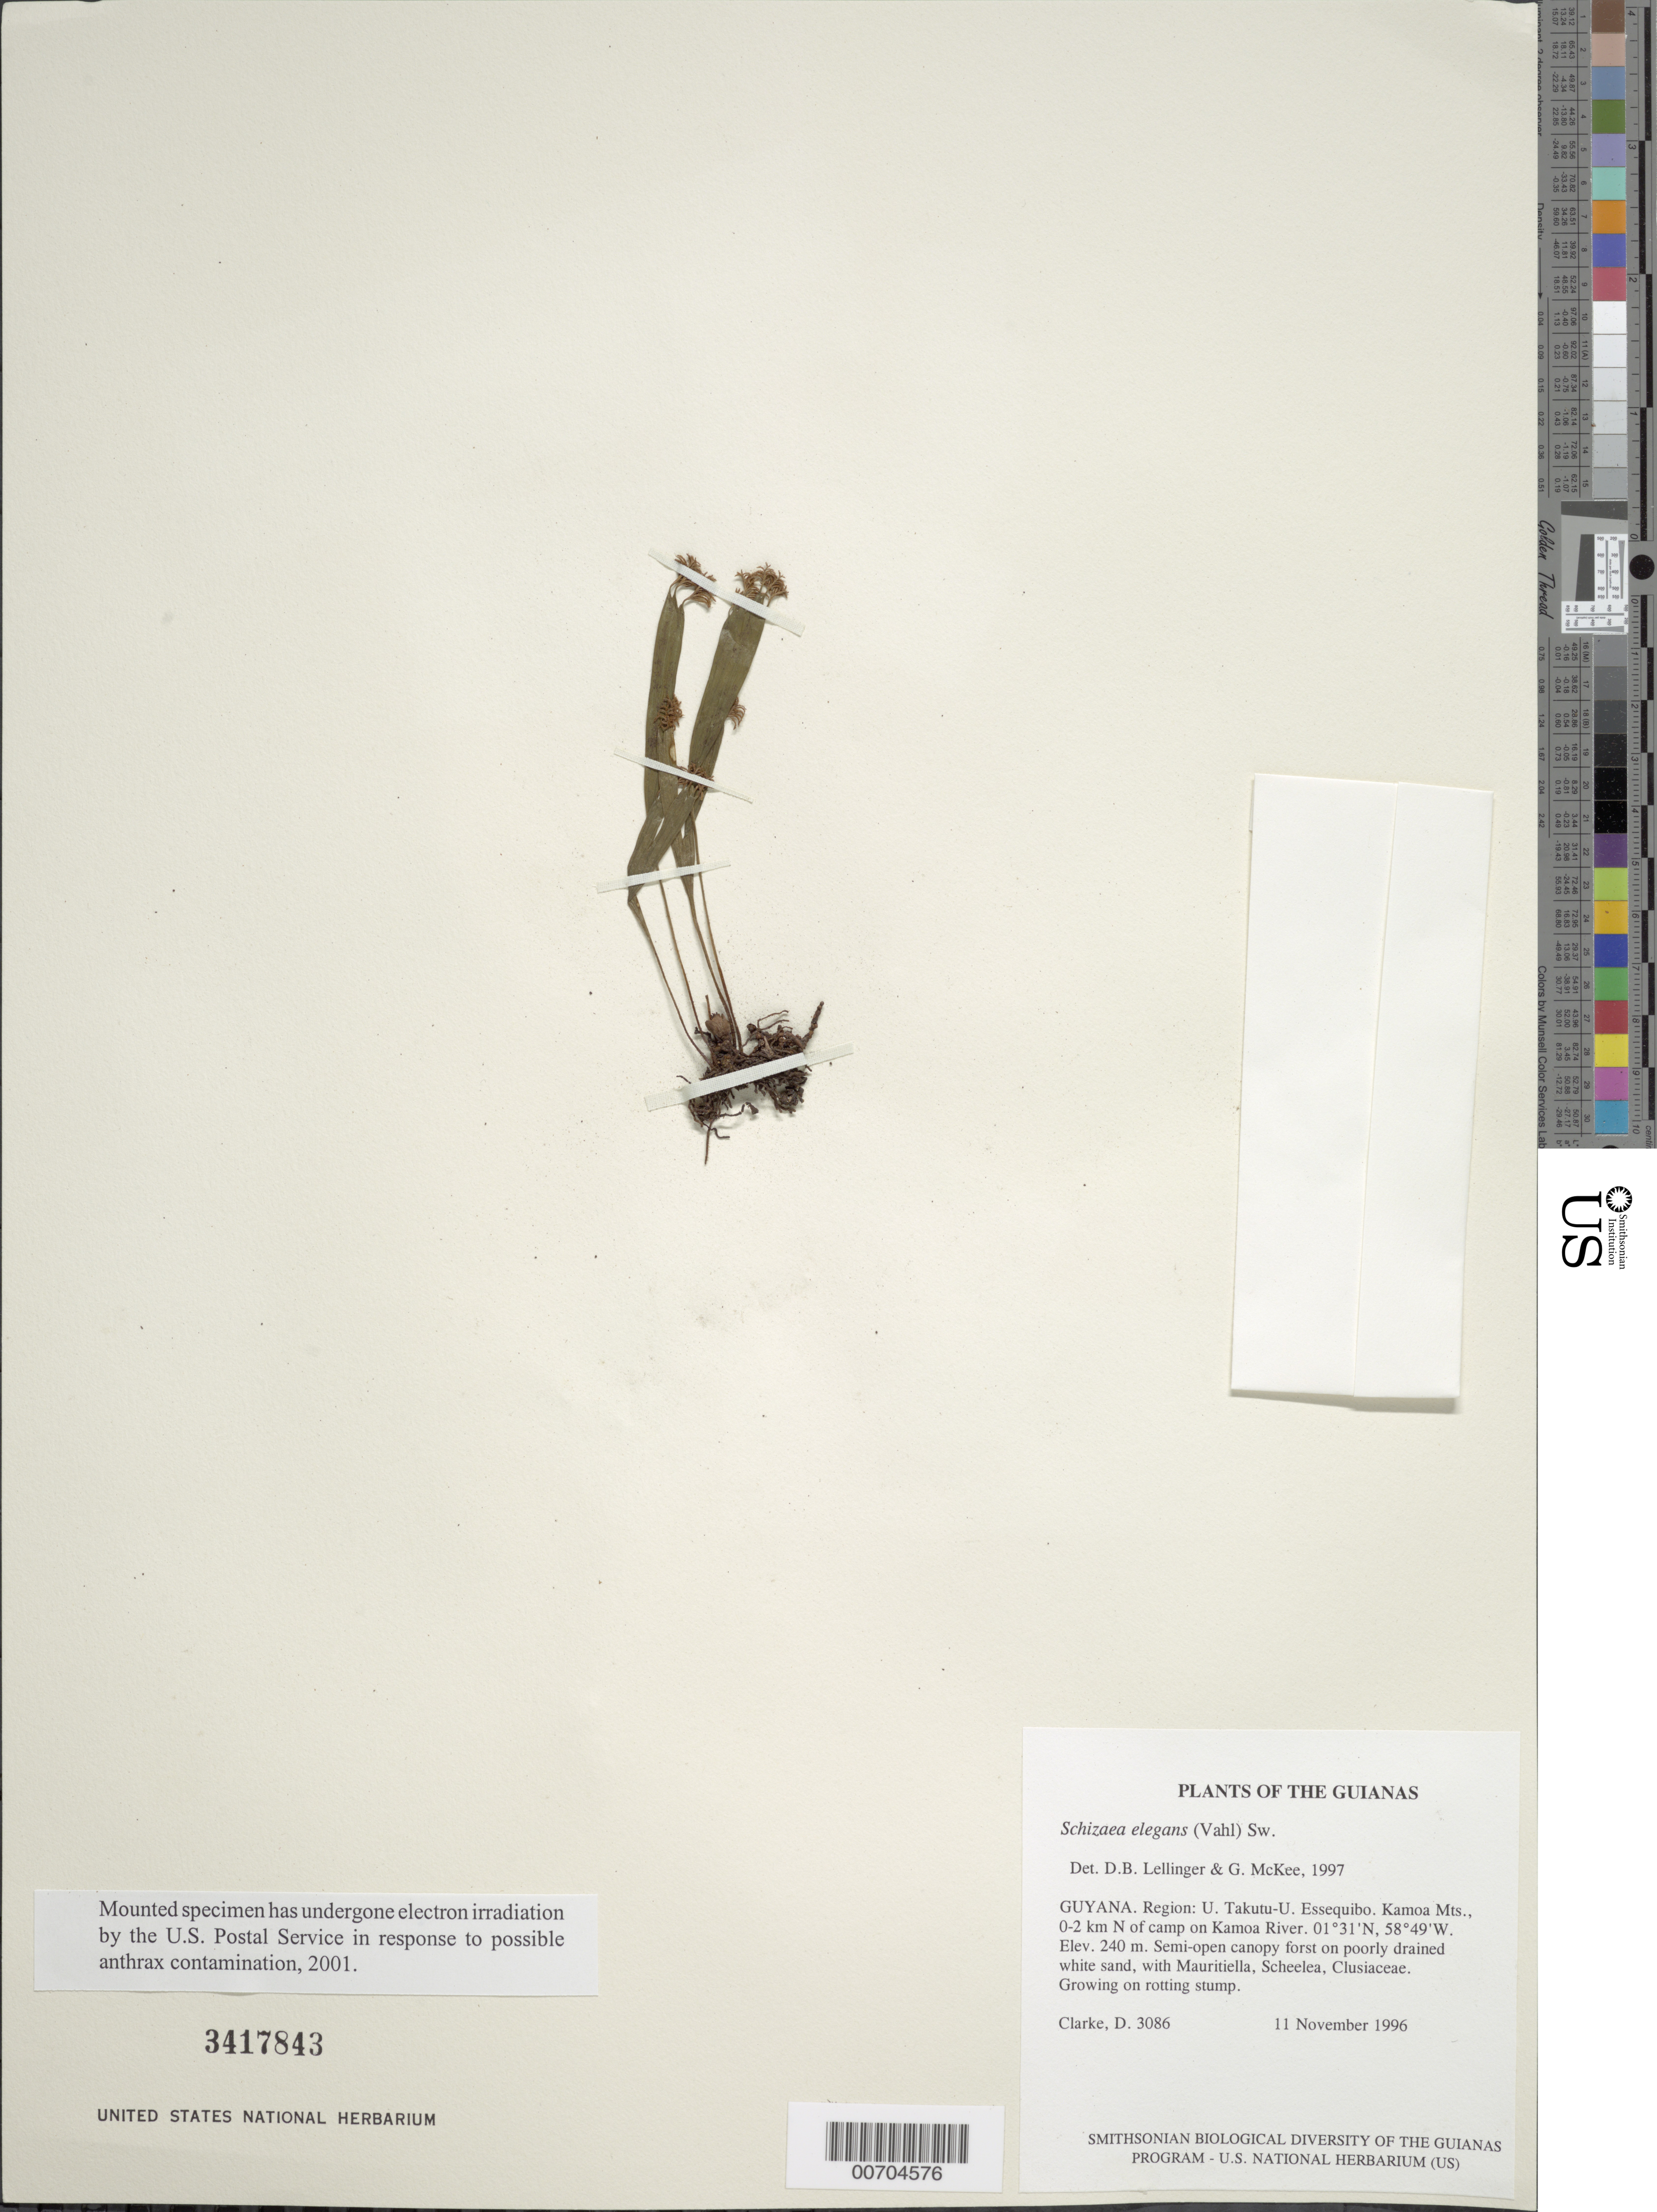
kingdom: Plantae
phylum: Tracheophyta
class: Polypodiopsida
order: Schizaeales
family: Schizaeaceae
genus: Schizaea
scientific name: Schizaea elegans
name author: (Vahl) Sw.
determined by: Lellinger, D. B.; McKee, G. S.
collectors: H. D. Clarke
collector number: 3086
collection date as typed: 11 November 1996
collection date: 1996-11-11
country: Guyana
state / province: U. Takutu-U. Essequibo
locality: Kamoa Mts., 0-2 km N of camp on Kamoa River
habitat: Semi-open canopy forest on poorly drained white sand, with Mauritiella, Scheelea, Clusiaceae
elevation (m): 240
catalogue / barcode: US 3417843